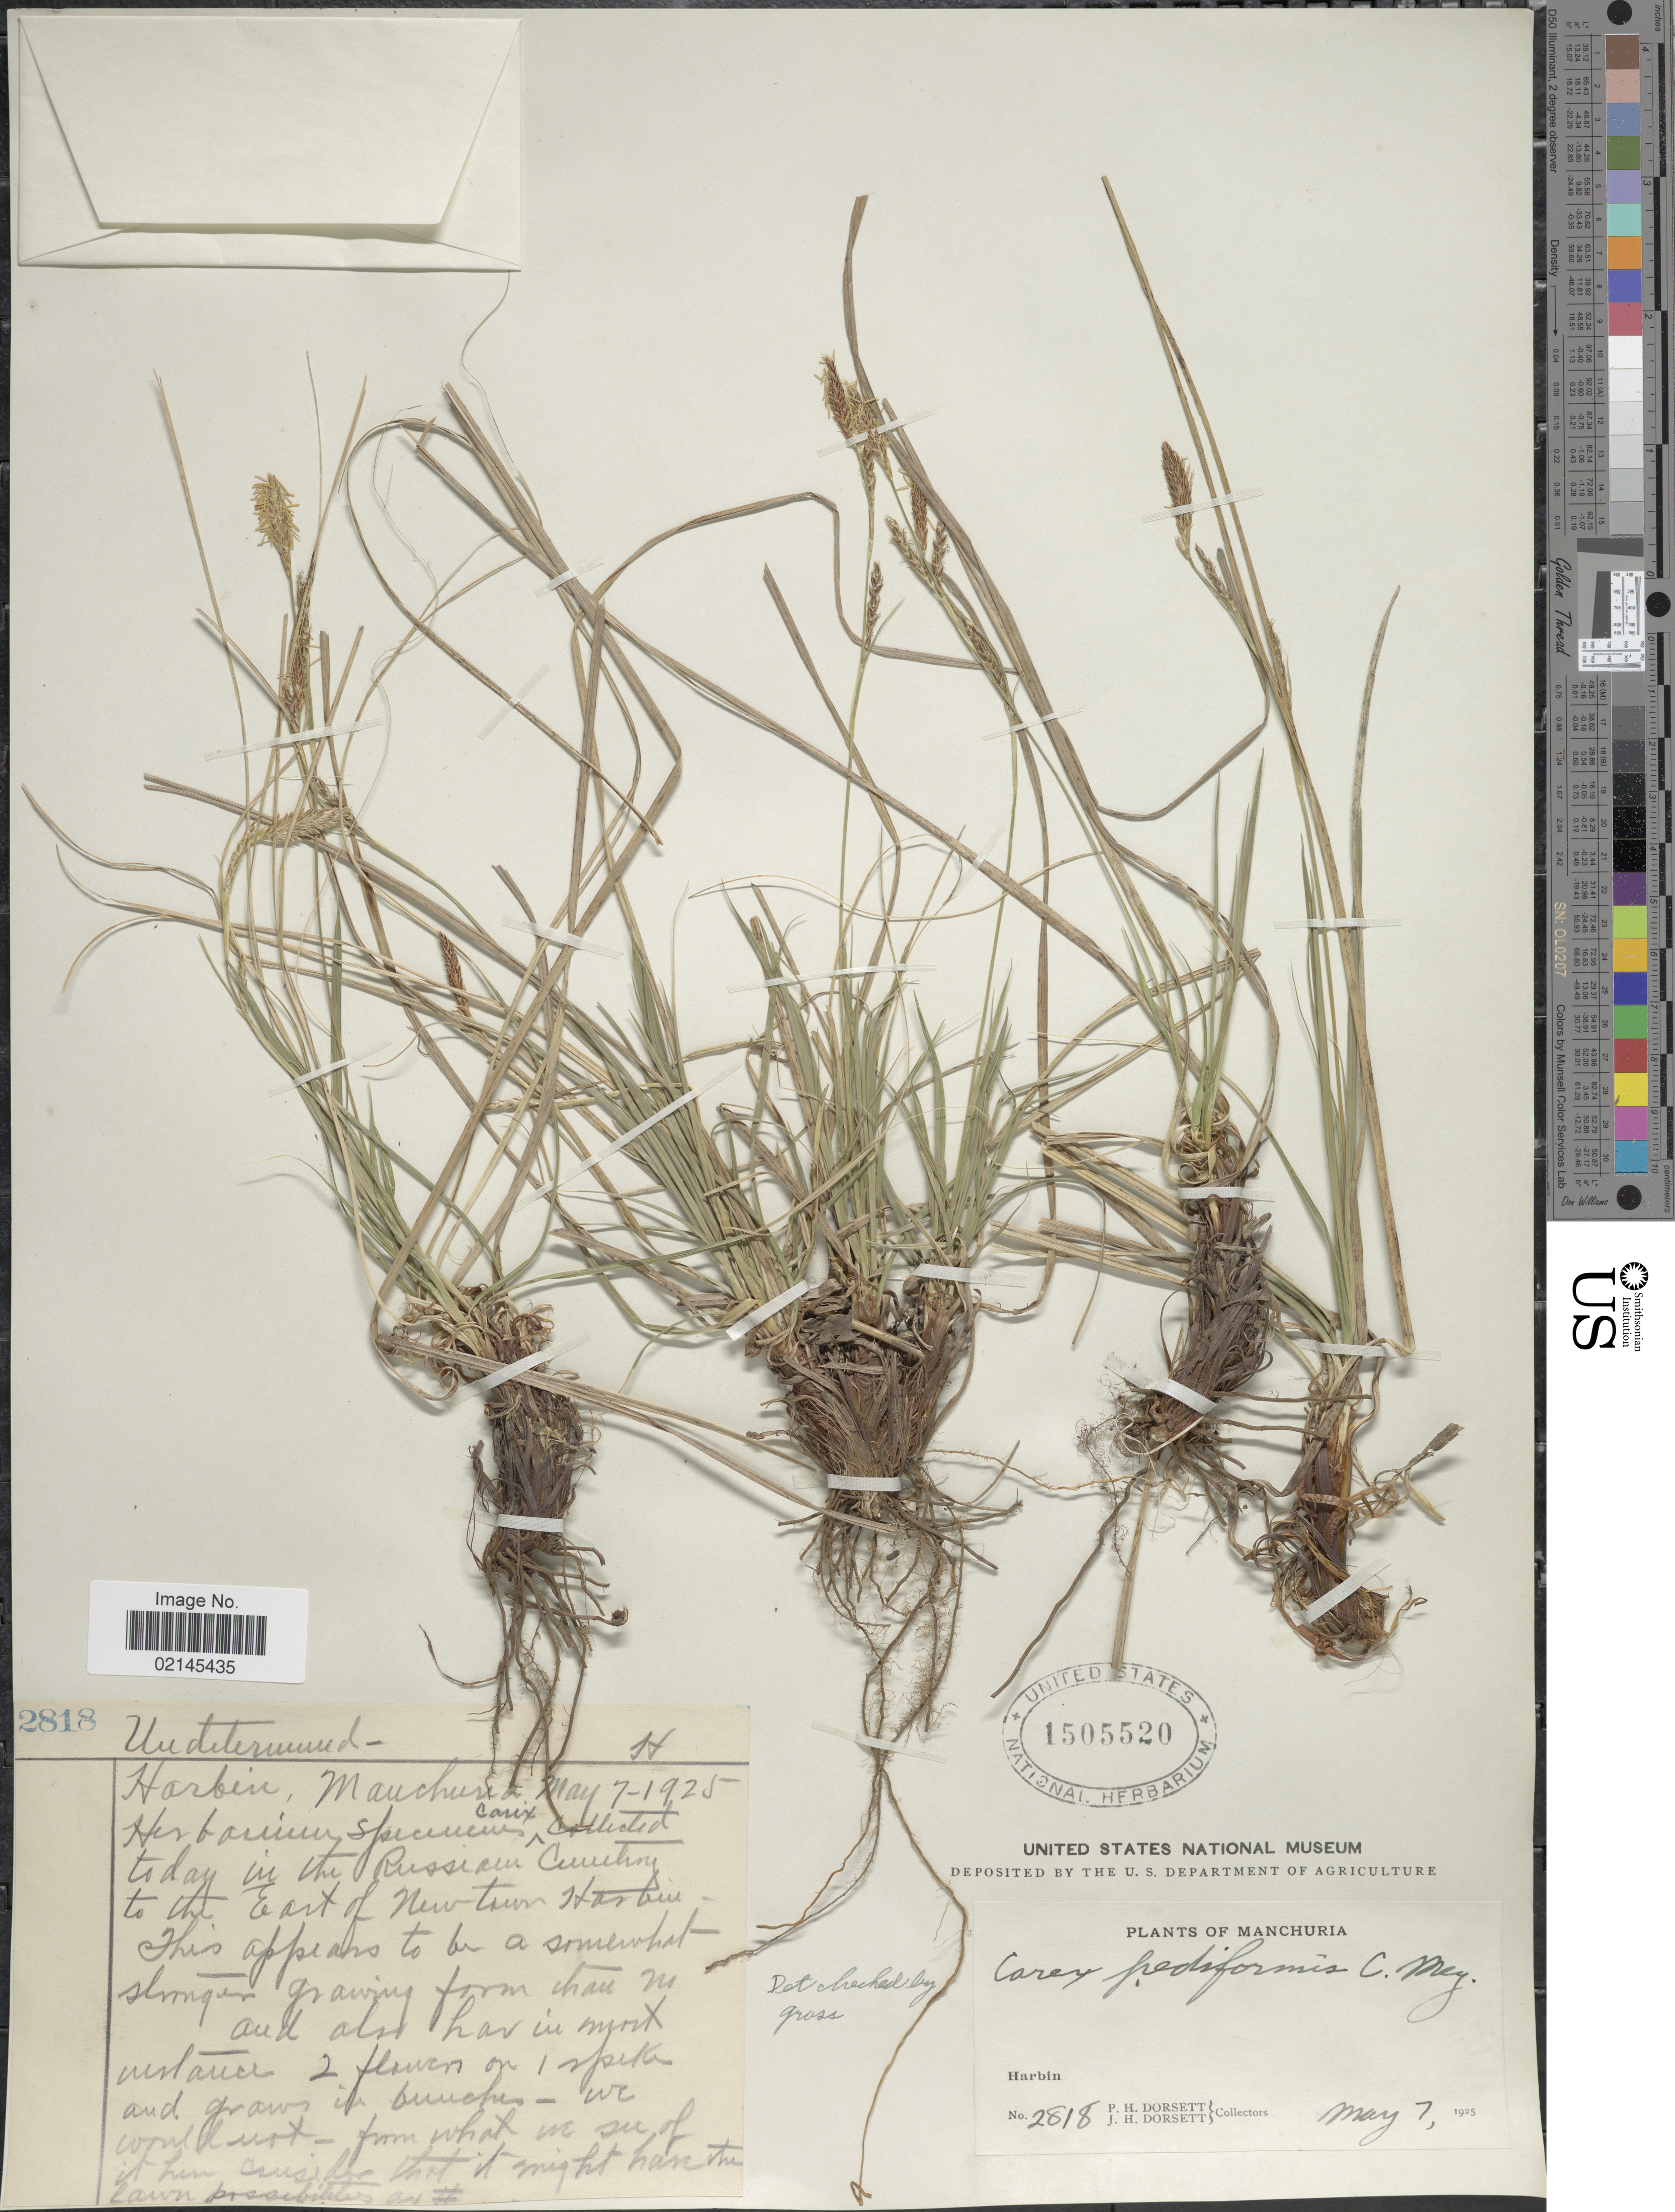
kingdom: Plantae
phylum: Tracheophyta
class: Liliopsida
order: Poales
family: Cyperaceae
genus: Carex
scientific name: Carex pediformis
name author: C.A. Mey.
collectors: P. H. Dorsett & J. Dorsett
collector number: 2818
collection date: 1925-05-07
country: China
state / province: Heilongjiang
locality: Manchuria, Harbin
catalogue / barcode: US 1505520